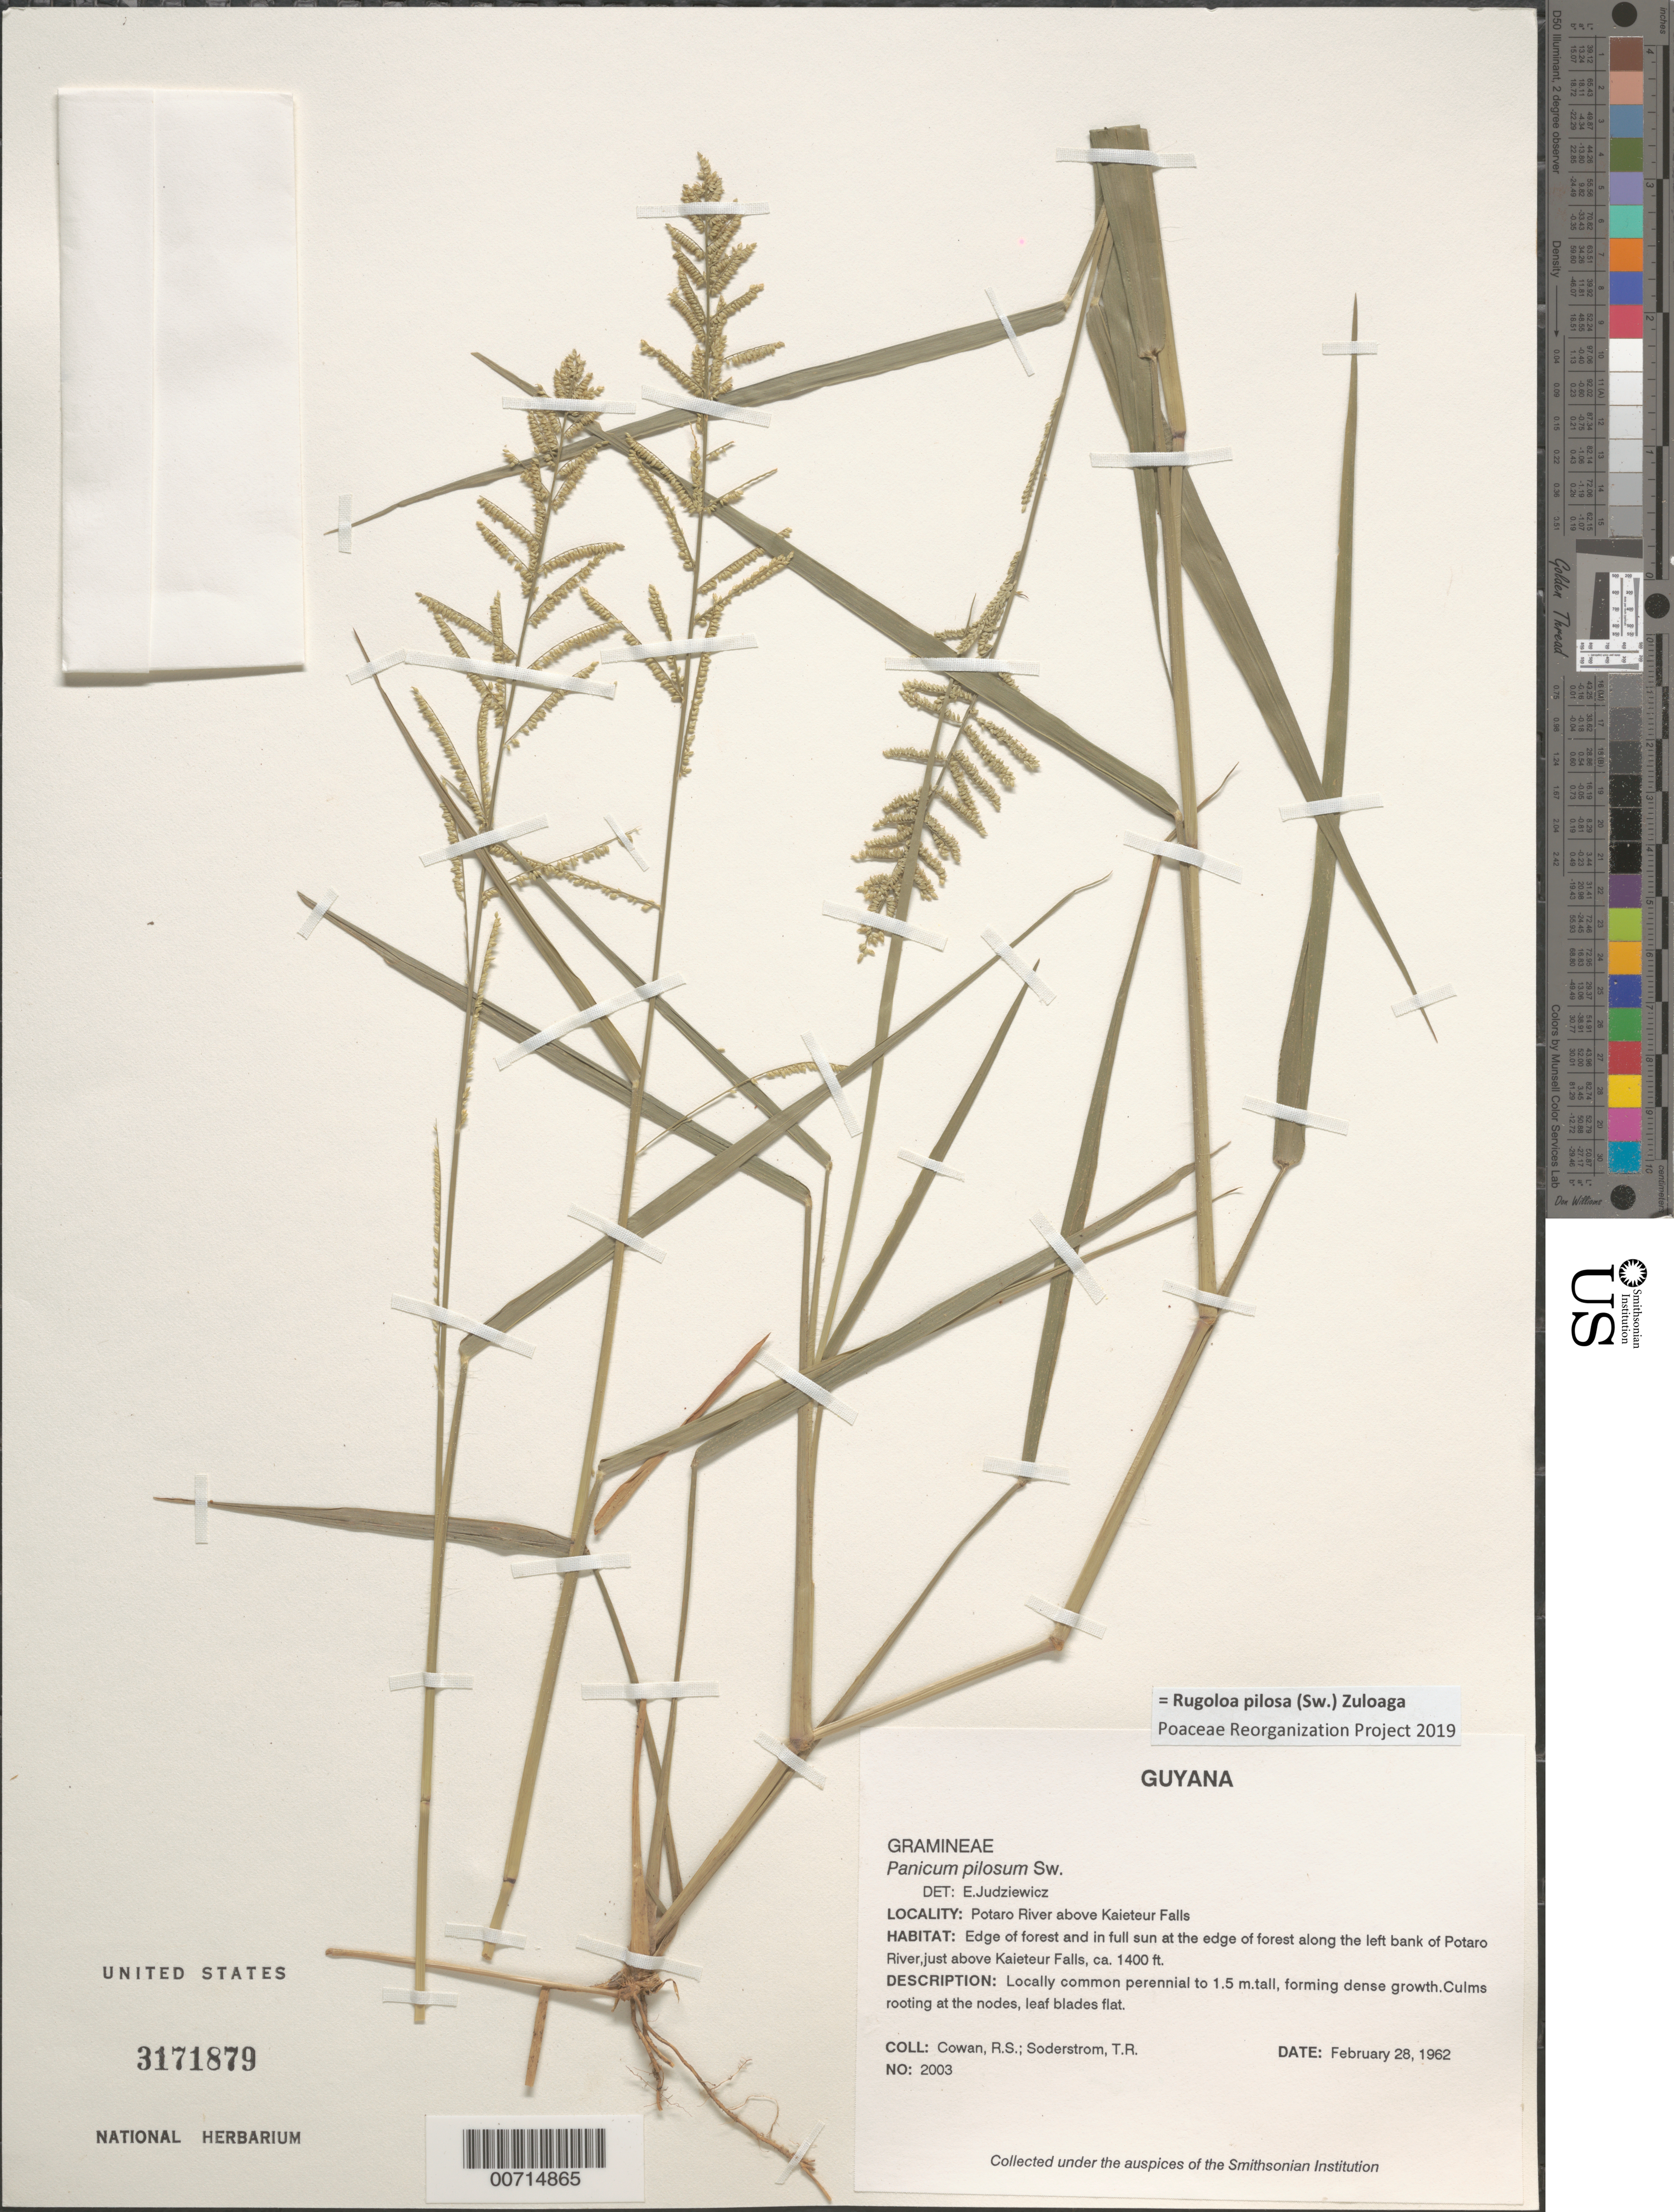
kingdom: Plantae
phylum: Tracheophyta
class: Liliopsida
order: Poales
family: Poaceae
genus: Rugoloa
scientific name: Rugoloa pilosa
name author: (Sw.) Zuloaga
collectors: R. S. Cowan & T. R. Soderstrom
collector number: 2003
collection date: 1962-02-28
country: Guyana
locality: Potaro River above Kaieteur Falls. Edge of forest and in full sun at the edge of forest along the left bank of Potaro River, just above Kaieteur Falls.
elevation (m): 427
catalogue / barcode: US 3171879